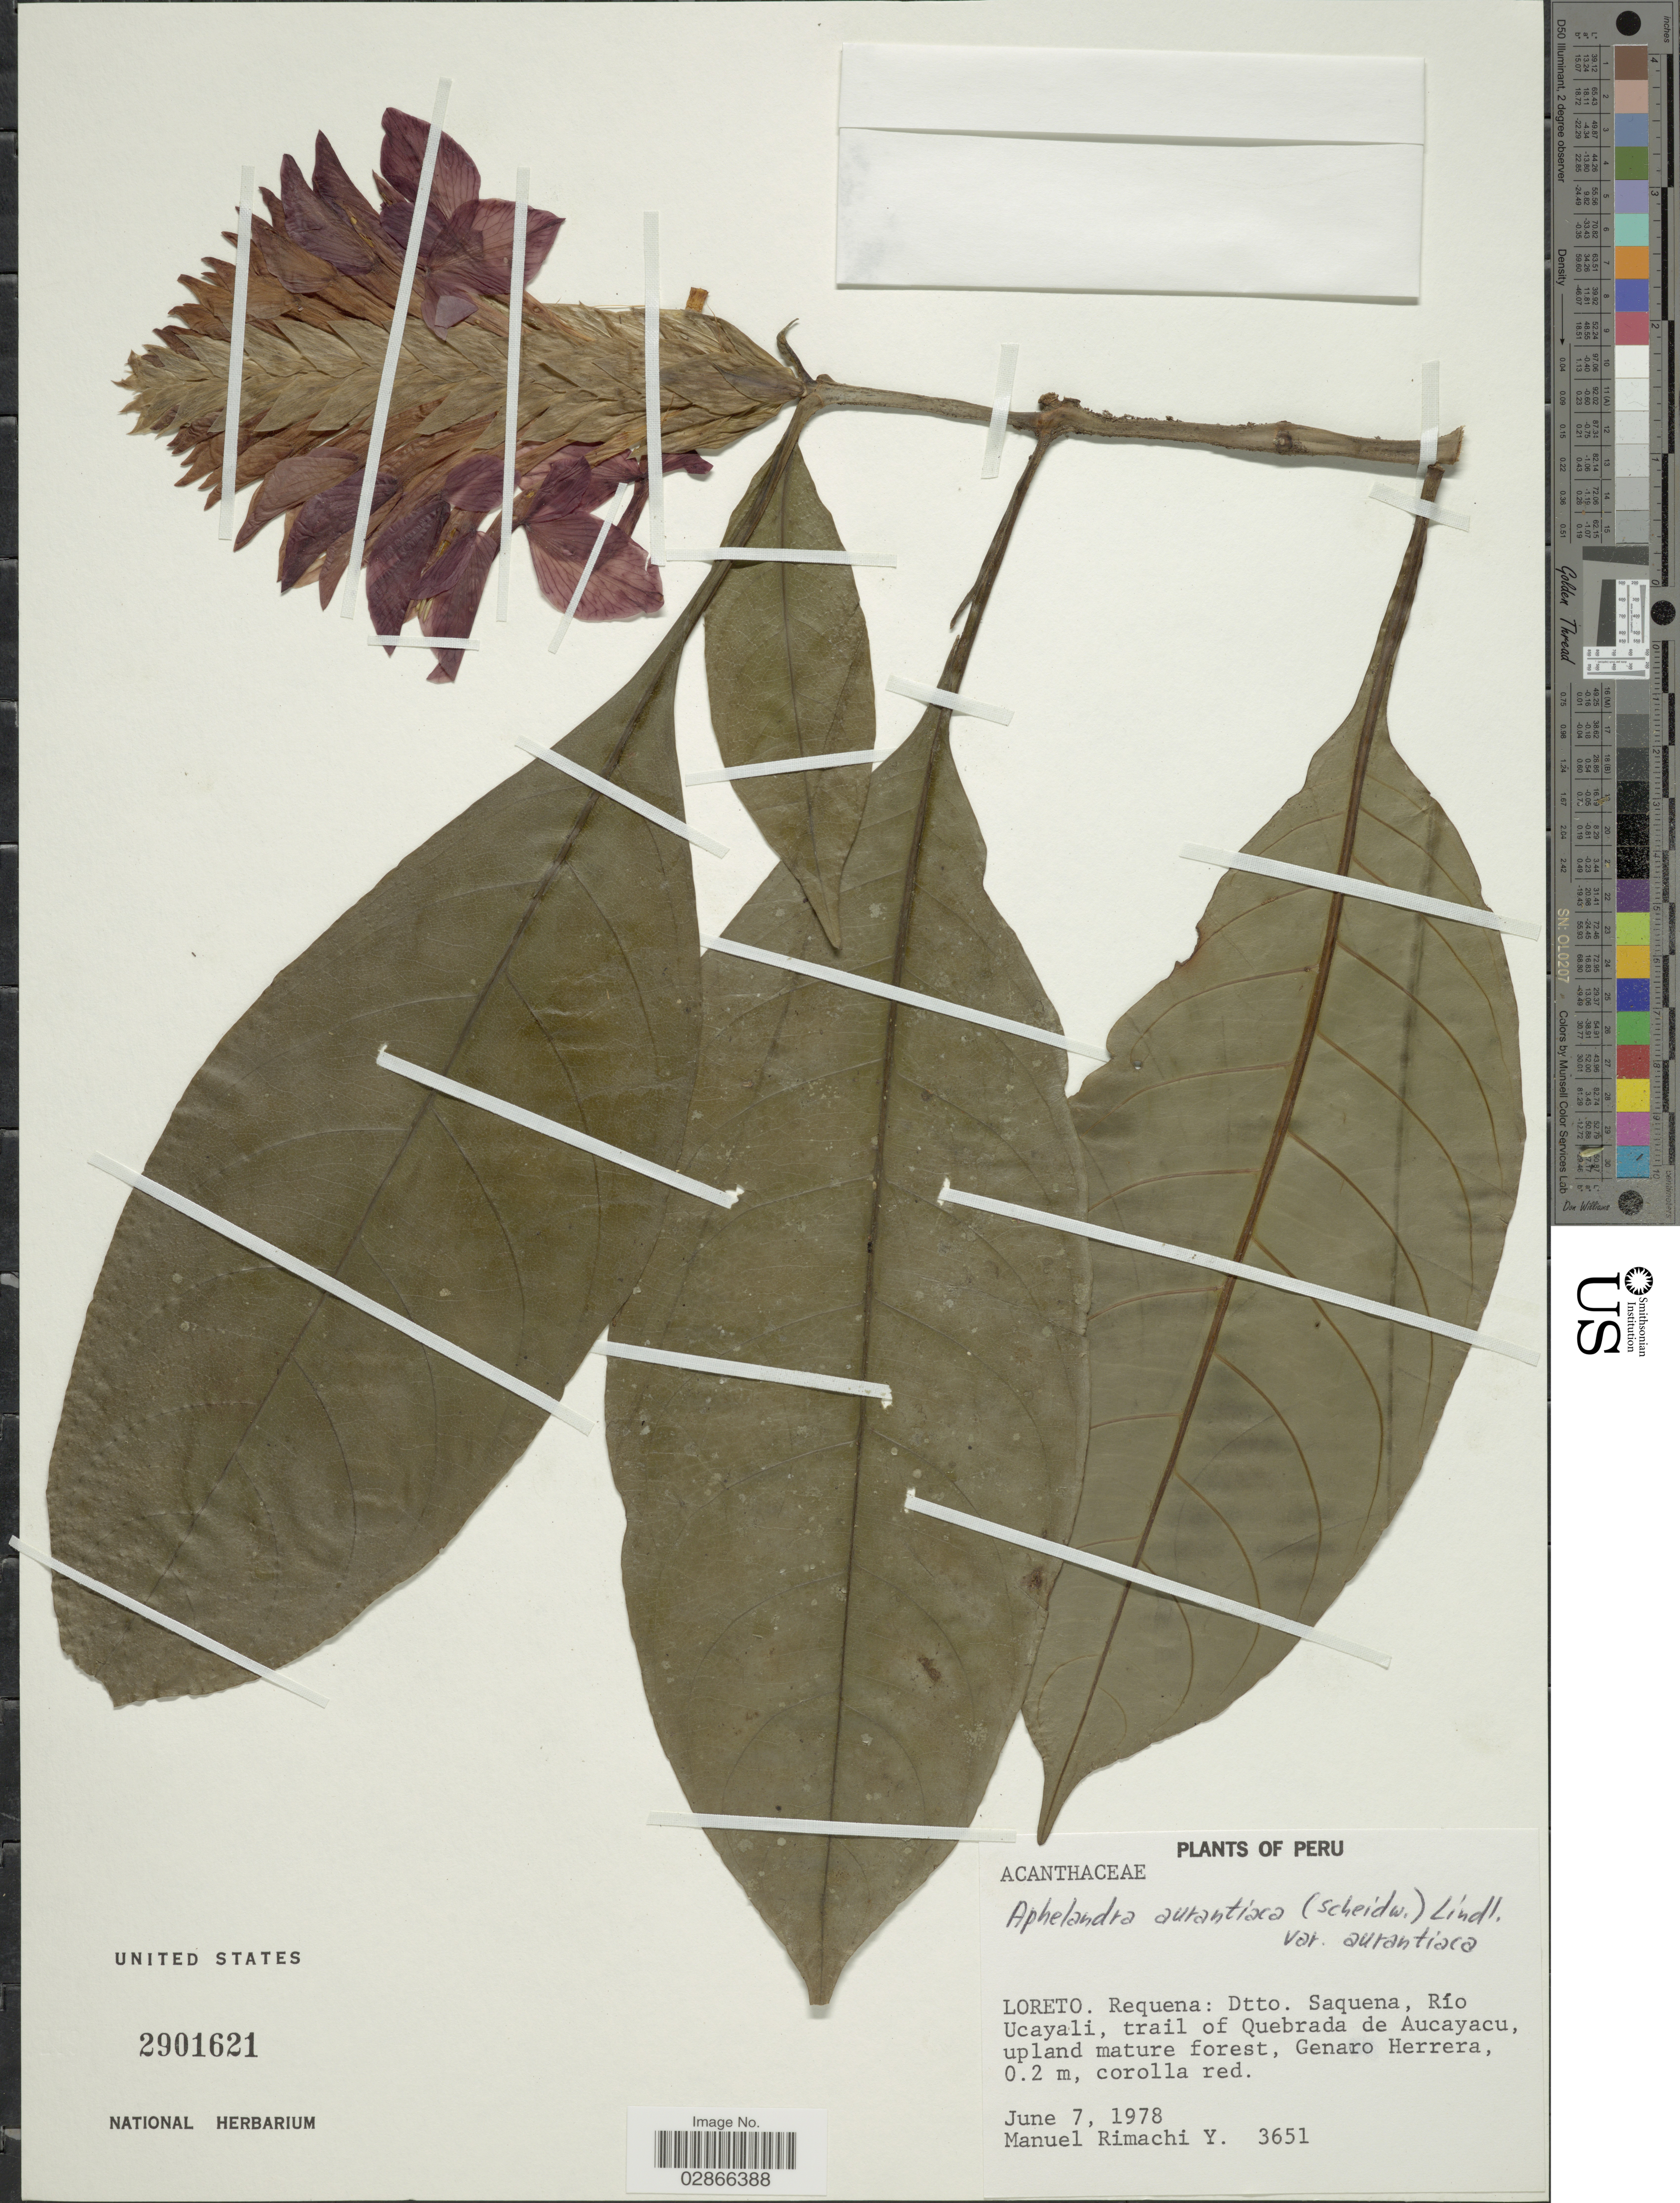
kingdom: Plantae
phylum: Tracheophyta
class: Magnoliopsida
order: Lamiales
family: Acanthaceae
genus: Aphelandra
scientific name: Aphelandra aurantiaca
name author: (Scheidw.) Lindl.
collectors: M. Rimachi Y.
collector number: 3651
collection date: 1978-06-07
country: Peru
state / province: Loreto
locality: Requena: Dtto. Saquena, Río Ucayali, trail of Quebrada de Aucayacu.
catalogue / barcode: US 2901621